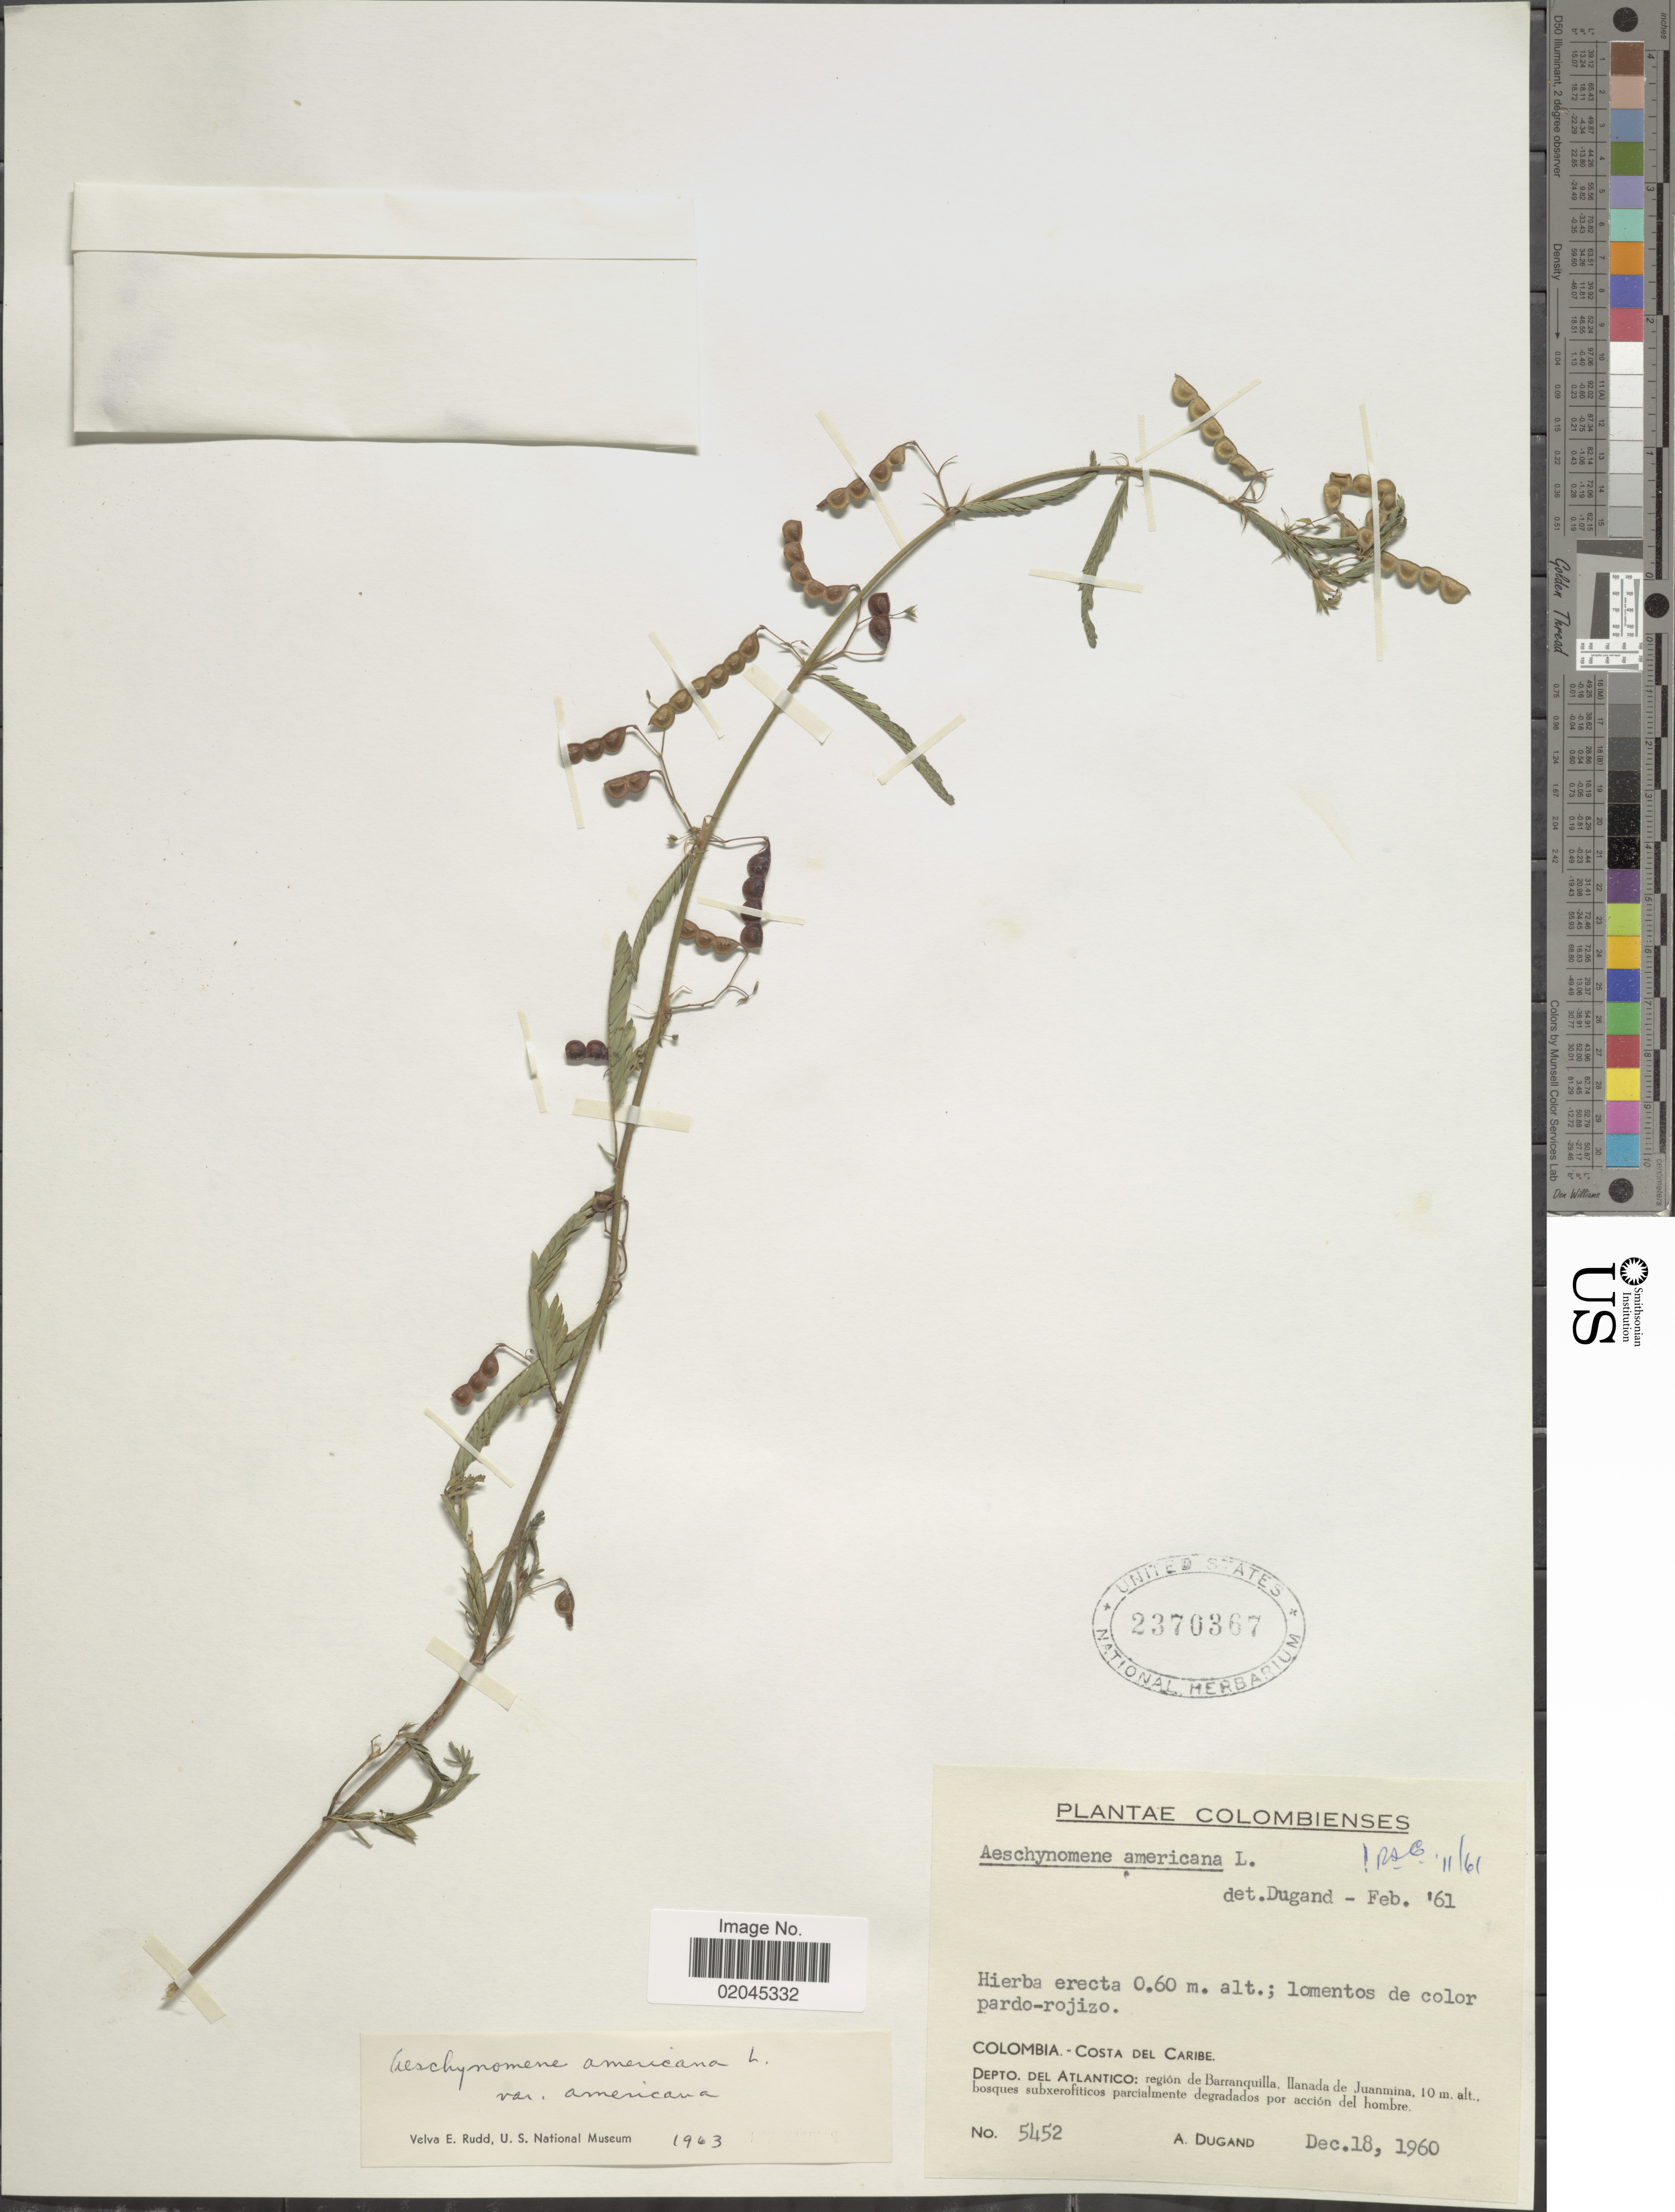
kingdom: Plantae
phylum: Tracheophyta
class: Magnoliopsida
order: Fabales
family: Fabaceae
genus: Aeschynomene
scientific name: Aeschynomene americana var. americana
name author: L.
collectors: A. Dugand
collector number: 5452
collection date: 1960-12-18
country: Colombia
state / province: Atlántico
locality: Colombia - Costa del Caribe, Depto. Del Atlantico, region de Barranquilla, Llanada de Juanmina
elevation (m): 10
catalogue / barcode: US 2370367